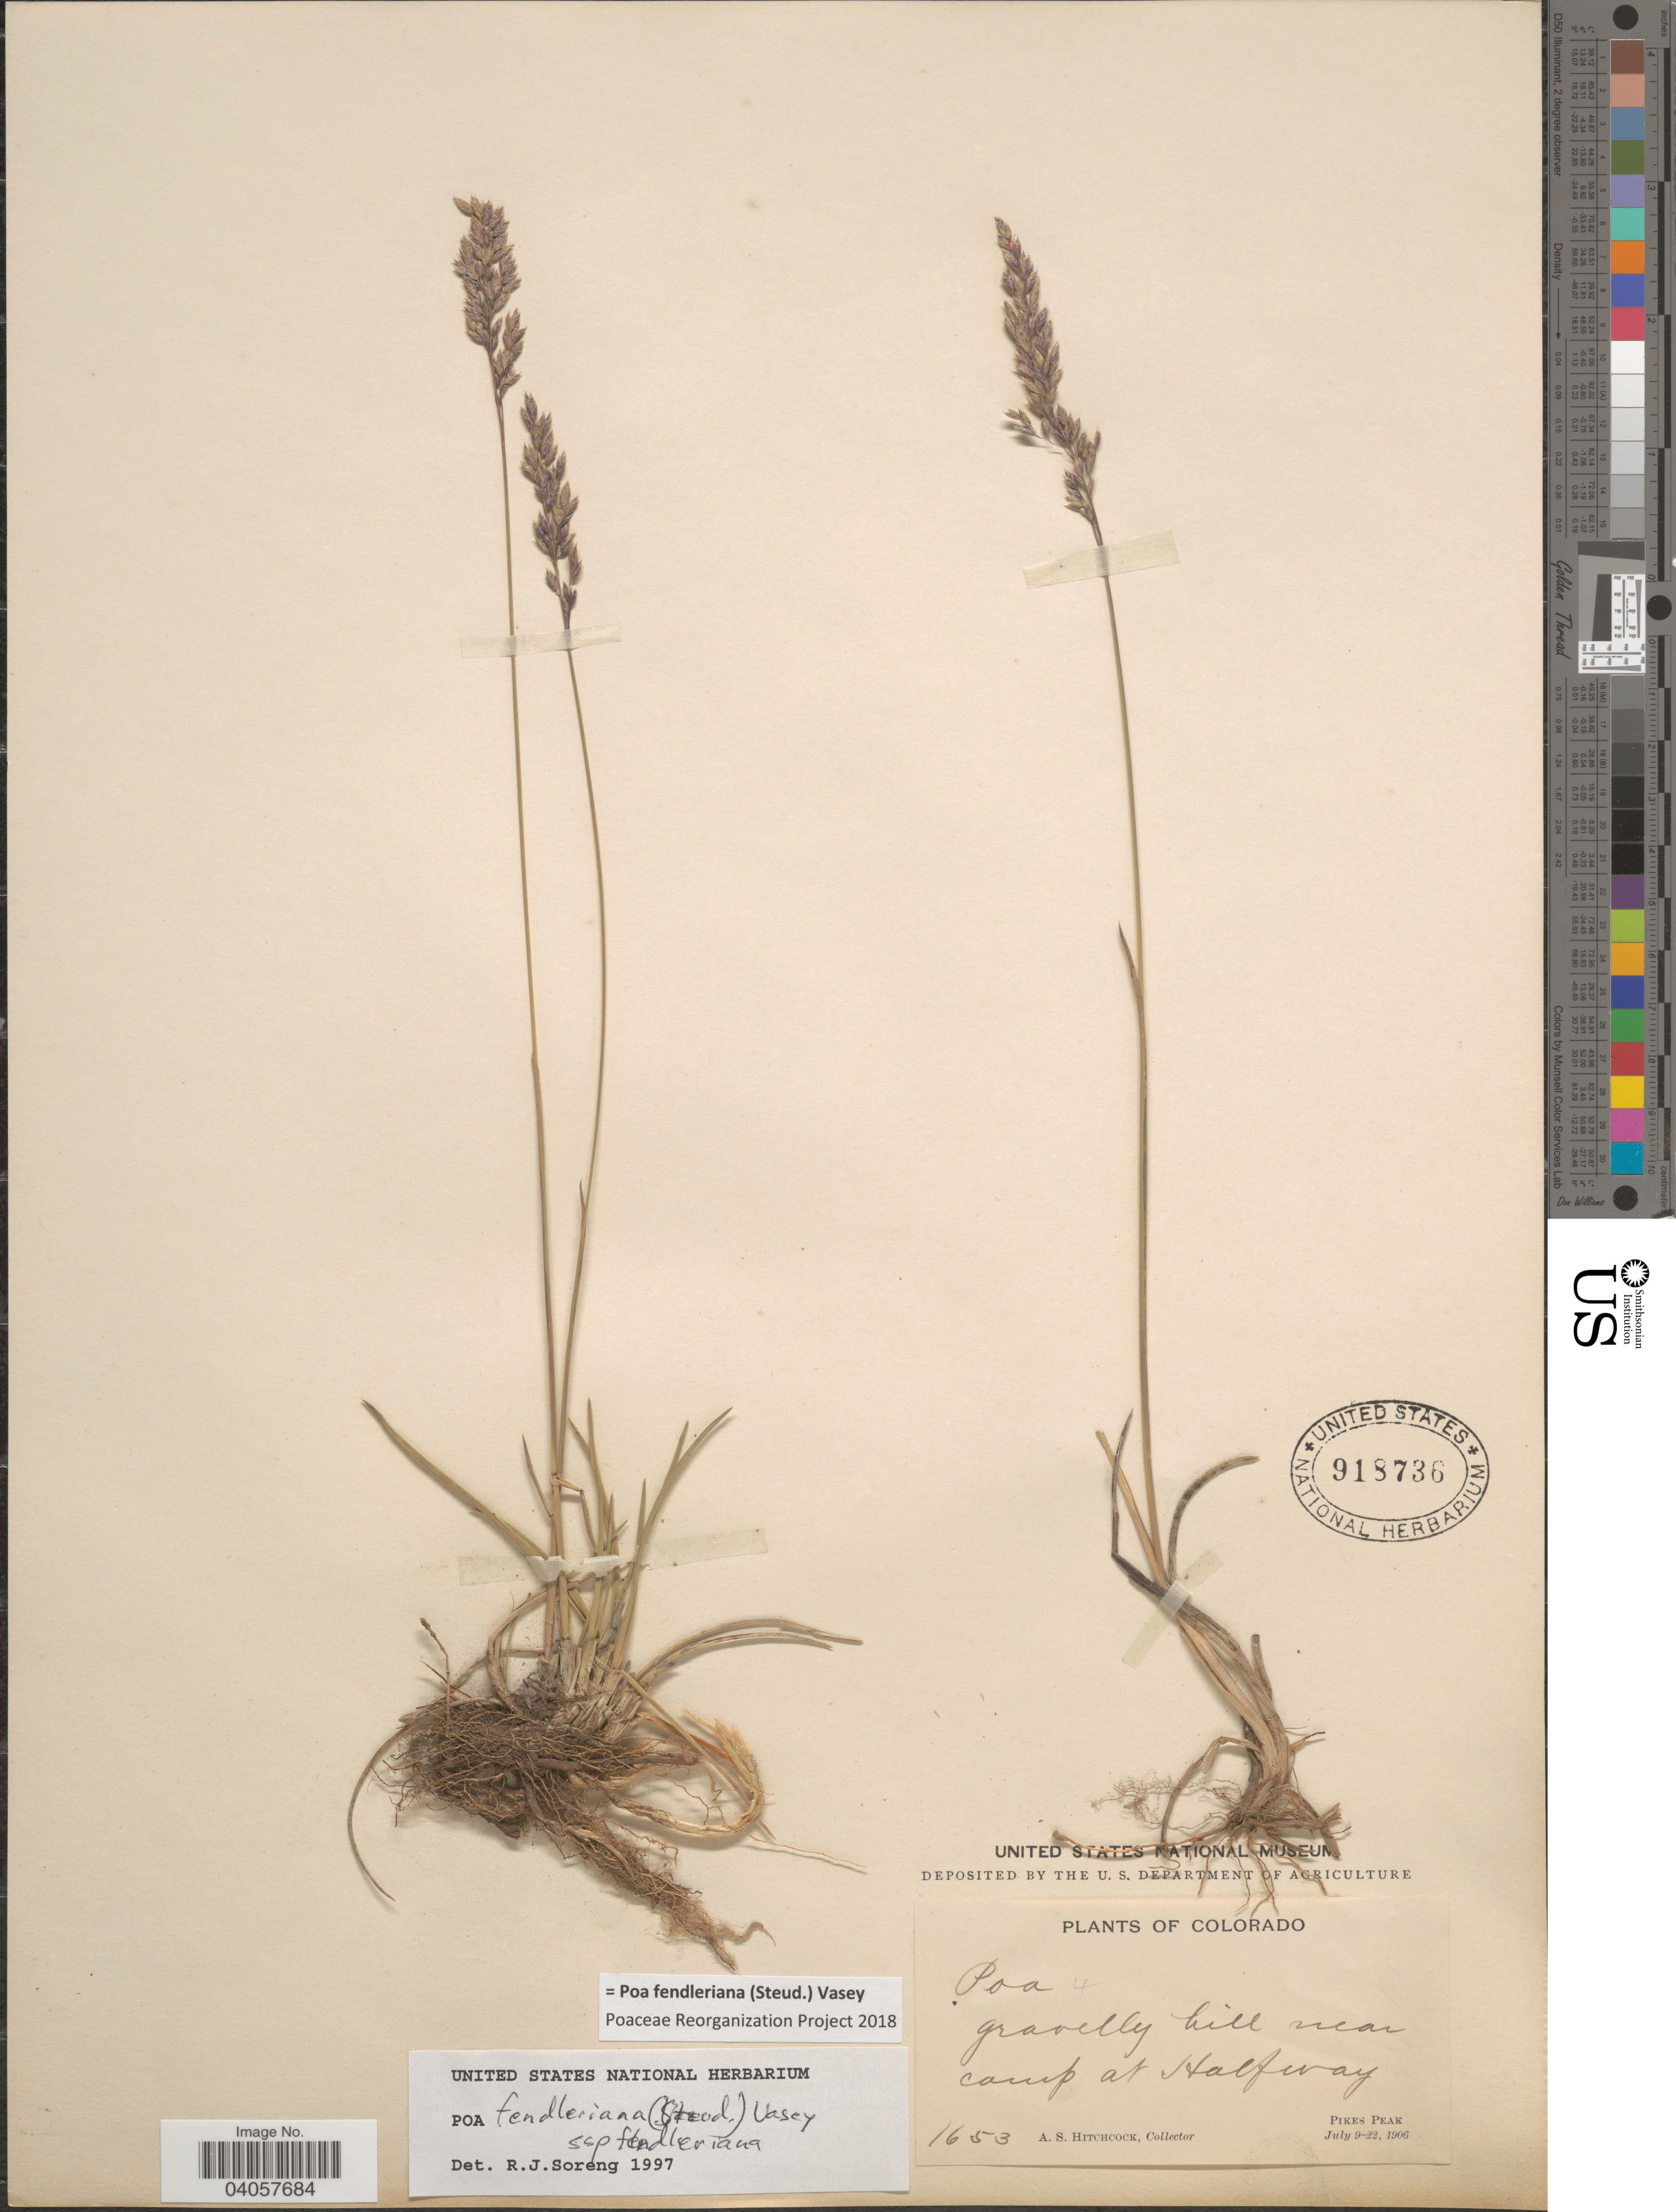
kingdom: Plantae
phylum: Tracheophyta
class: Liliopsida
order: Poales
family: Poaceae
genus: Poa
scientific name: Poa fendleriana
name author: (Steud.) Vasey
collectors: A. S. Hitchcock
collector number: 1653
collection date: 1906-07-09/1906-07-22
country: United States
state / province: Colorado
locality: Hill near camp at Halfway. Pikes Peak.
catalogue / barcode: US 918736